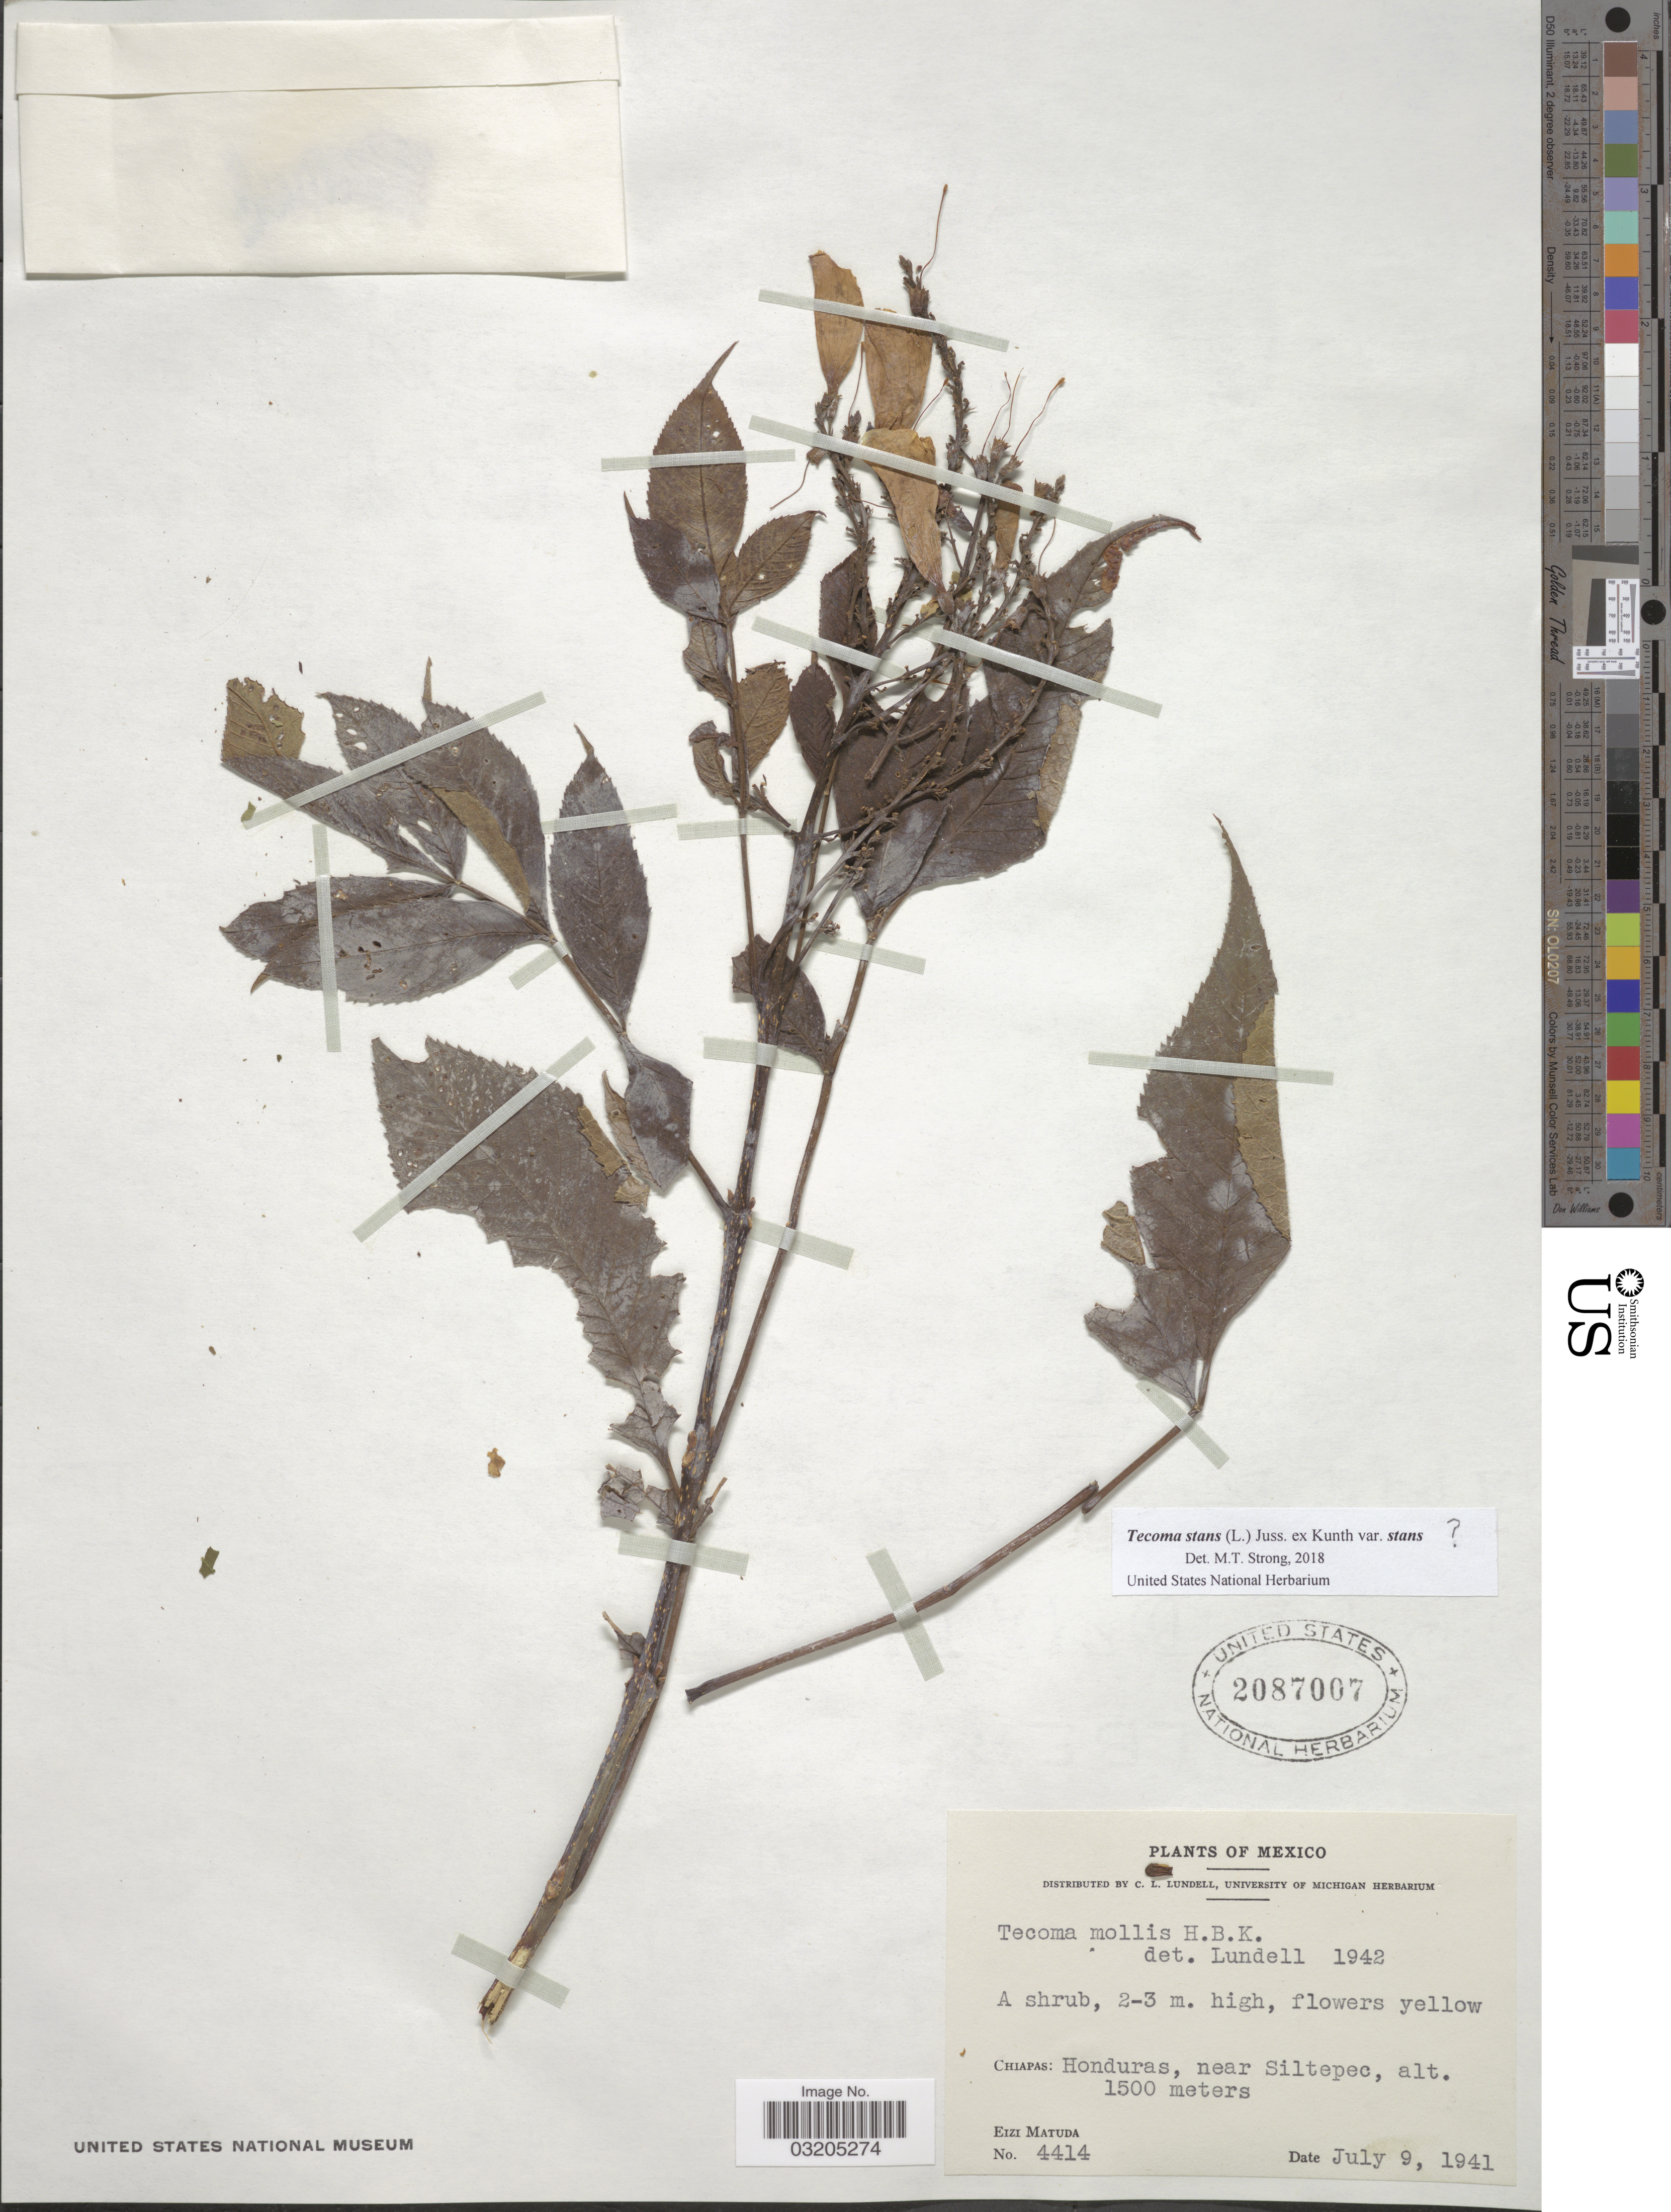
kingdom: Plantae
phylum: Tracheophyta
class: Magnoliopsida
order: Lamiales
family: Bignoniaceae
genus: Tecoma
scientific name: Tecoma stans var. stans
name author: (L.) Juss. ex Kunth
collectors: E. Matuda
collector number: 4414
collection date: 1941-07-09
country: Mexico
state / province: Chiapas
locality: Honduras, near Siltepec.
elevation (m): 1500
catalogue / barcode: US 2087007